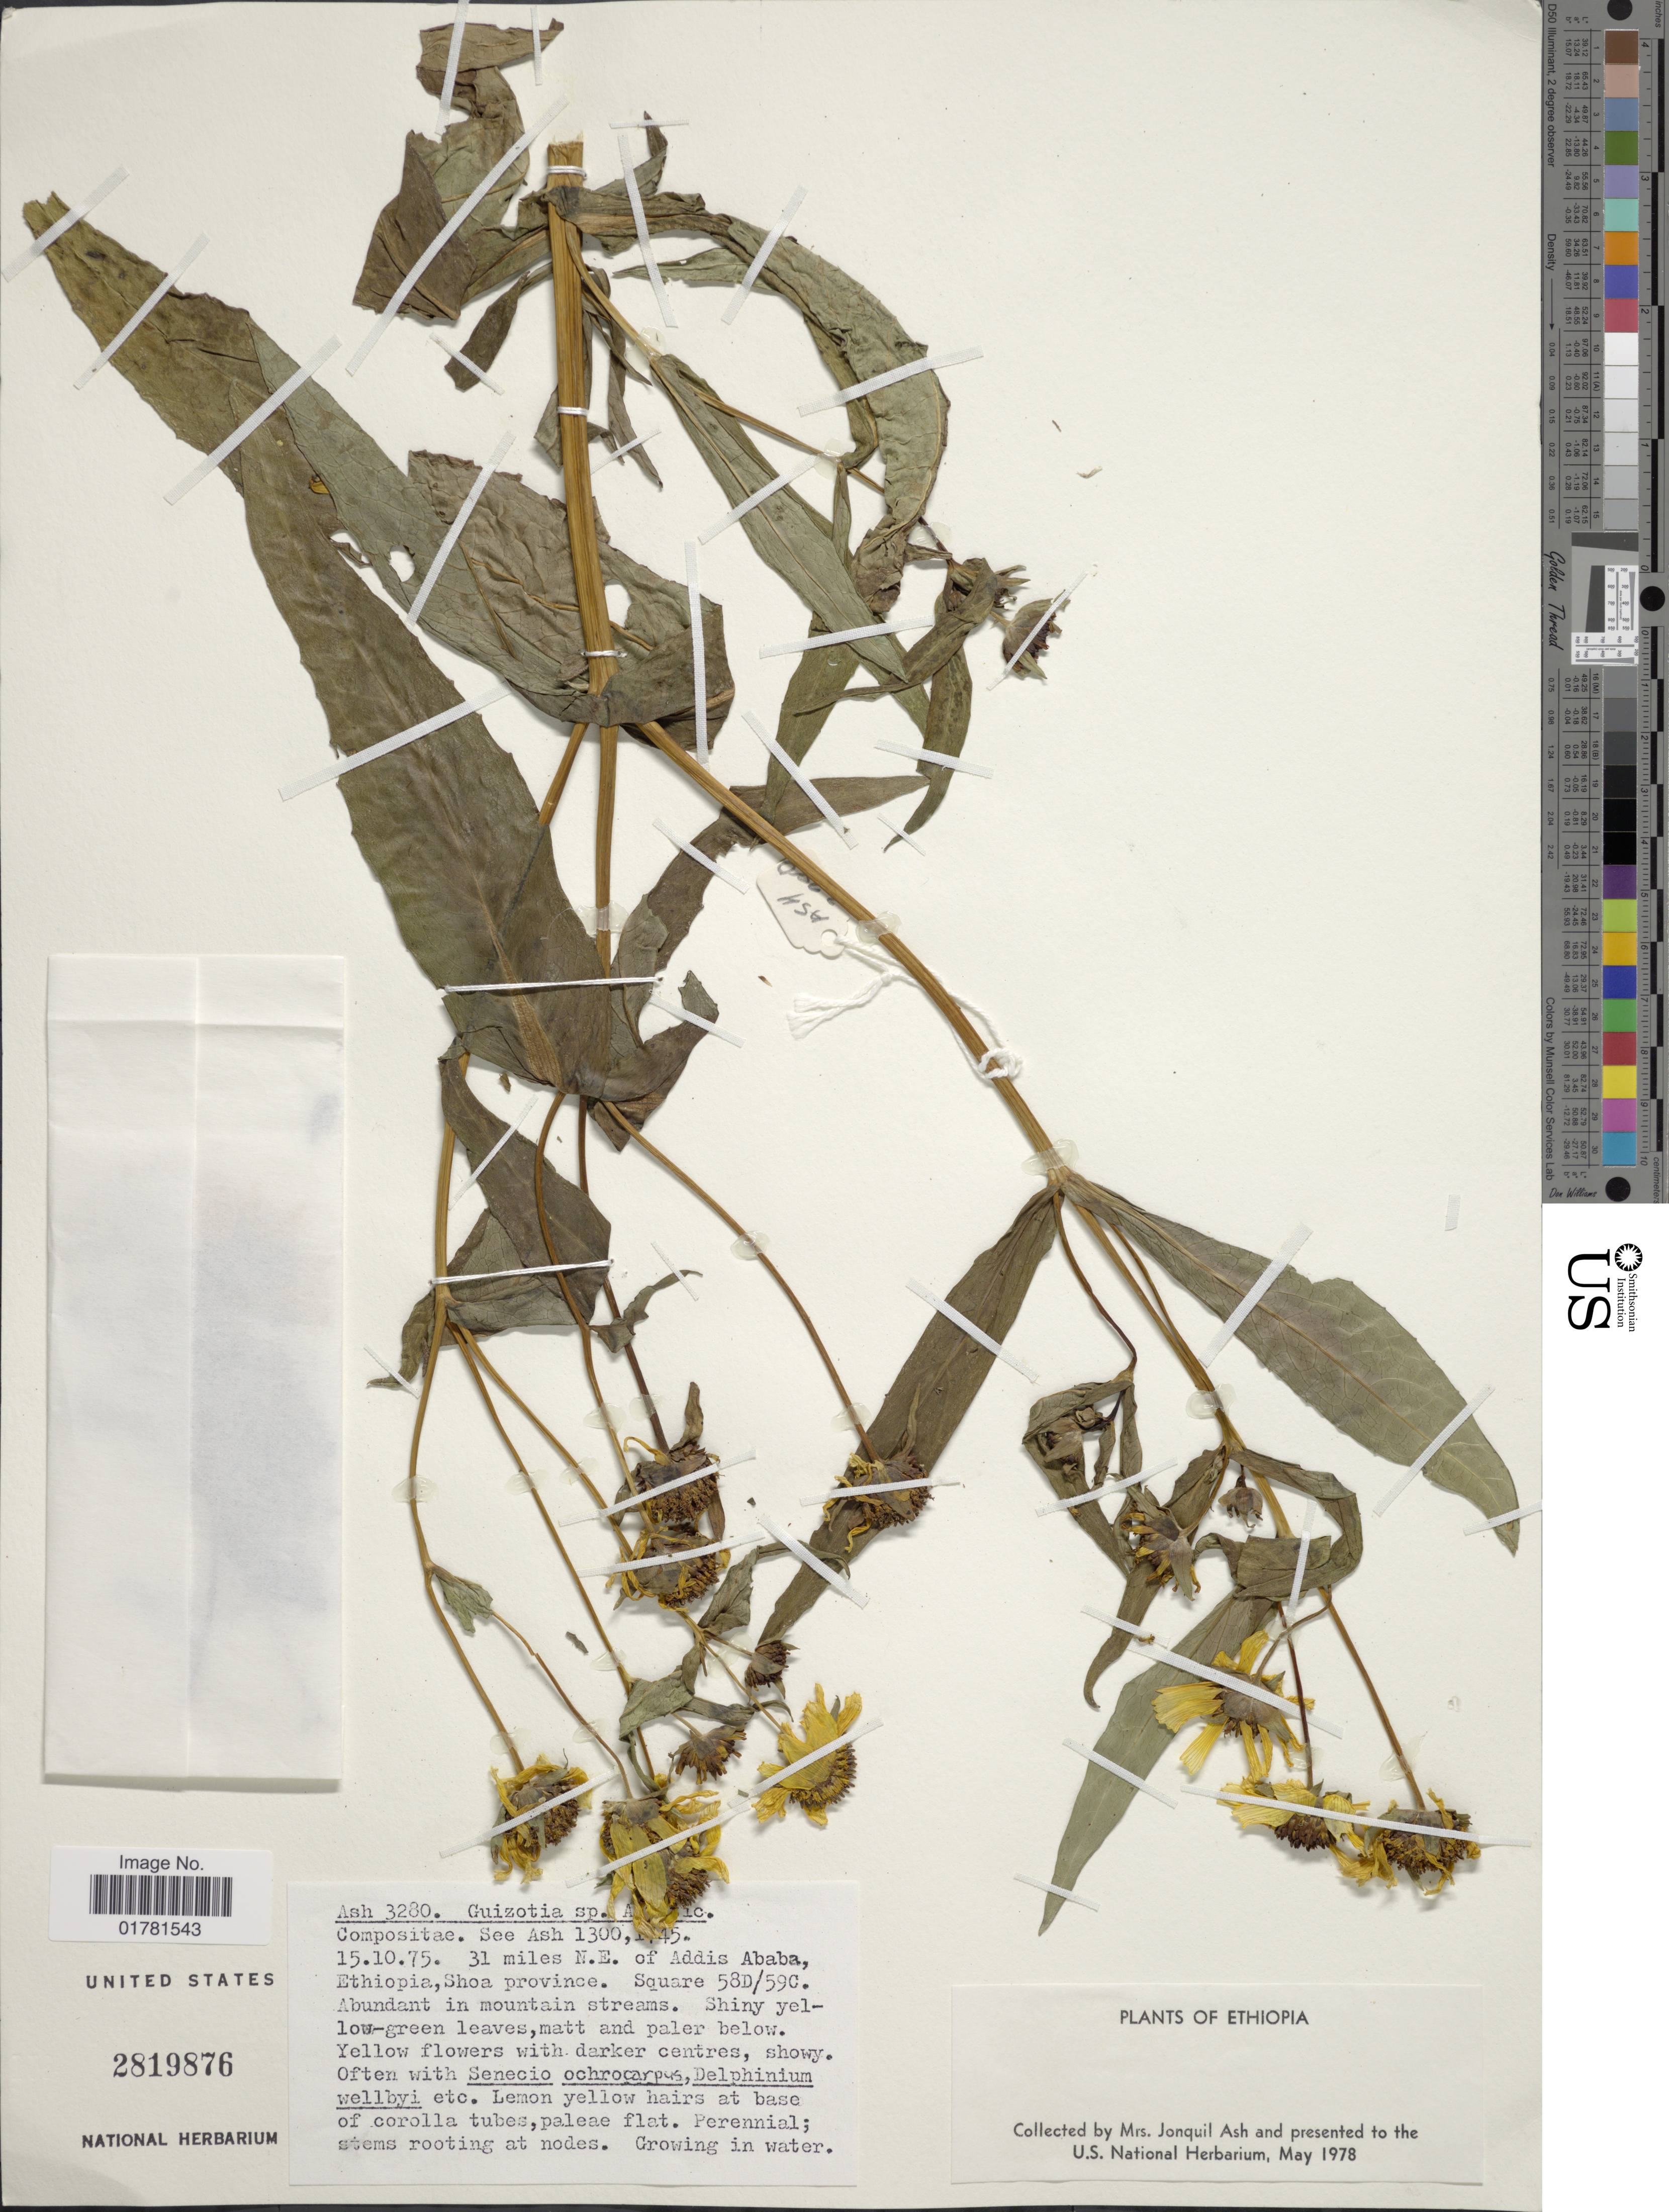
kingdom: Plantae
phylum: Tracheophyta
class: Magnoliopsida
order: Asterales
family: Asteraceae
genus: Guizotia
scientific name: Guizotia sp.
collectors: J. Ash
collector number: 3280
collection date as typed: Transcribed d/m/y: 15/10/75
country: Ethiopia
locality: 31 miles N.E. N.E. of Addias Ababa, Shoa province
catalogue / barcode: US 2819876